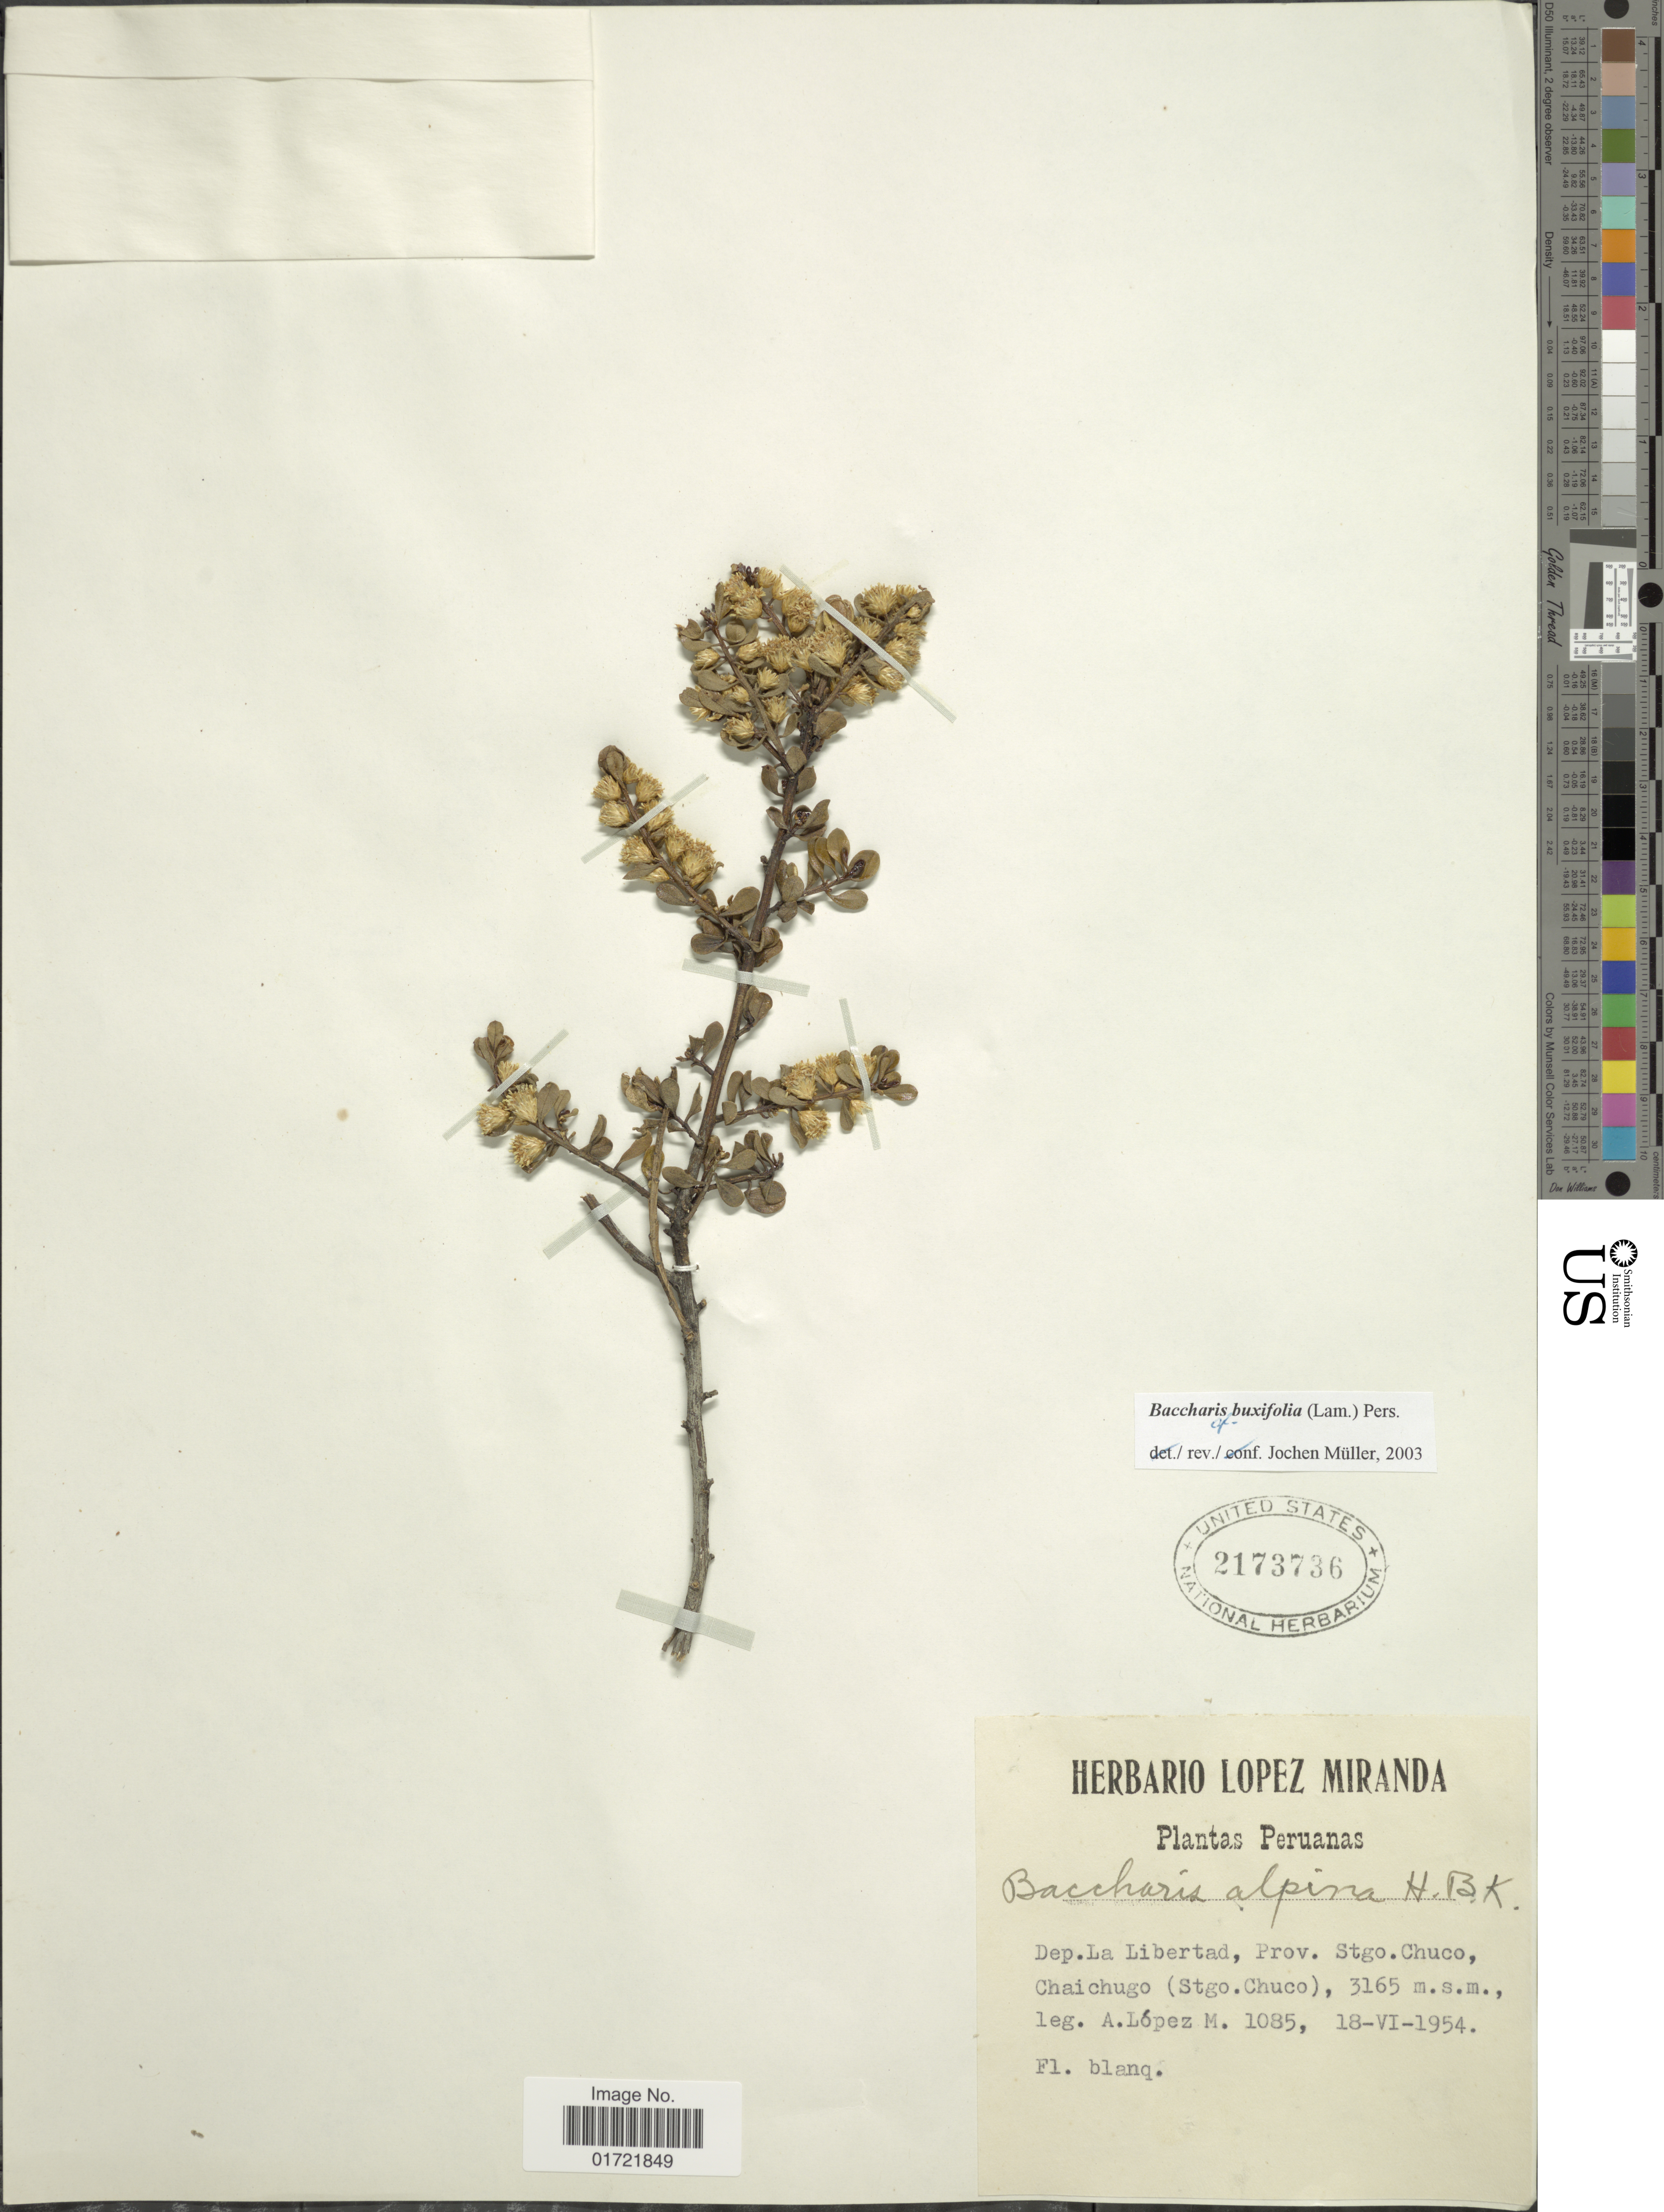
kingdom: Plantae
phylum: Tracheophyta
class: Magnoliopsida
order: Asterales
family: Asteraceae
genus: Baccharis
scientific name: Baccharis buxifolia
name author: (Lam.) Pers.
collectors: A. López M.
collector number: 1085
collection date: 1954-06-18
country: Peru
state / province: La Libertad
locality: Prov. Stgo. Chuco, Chachugo (Stgo. Chuco)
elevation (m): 3165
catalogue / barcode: US 2173736